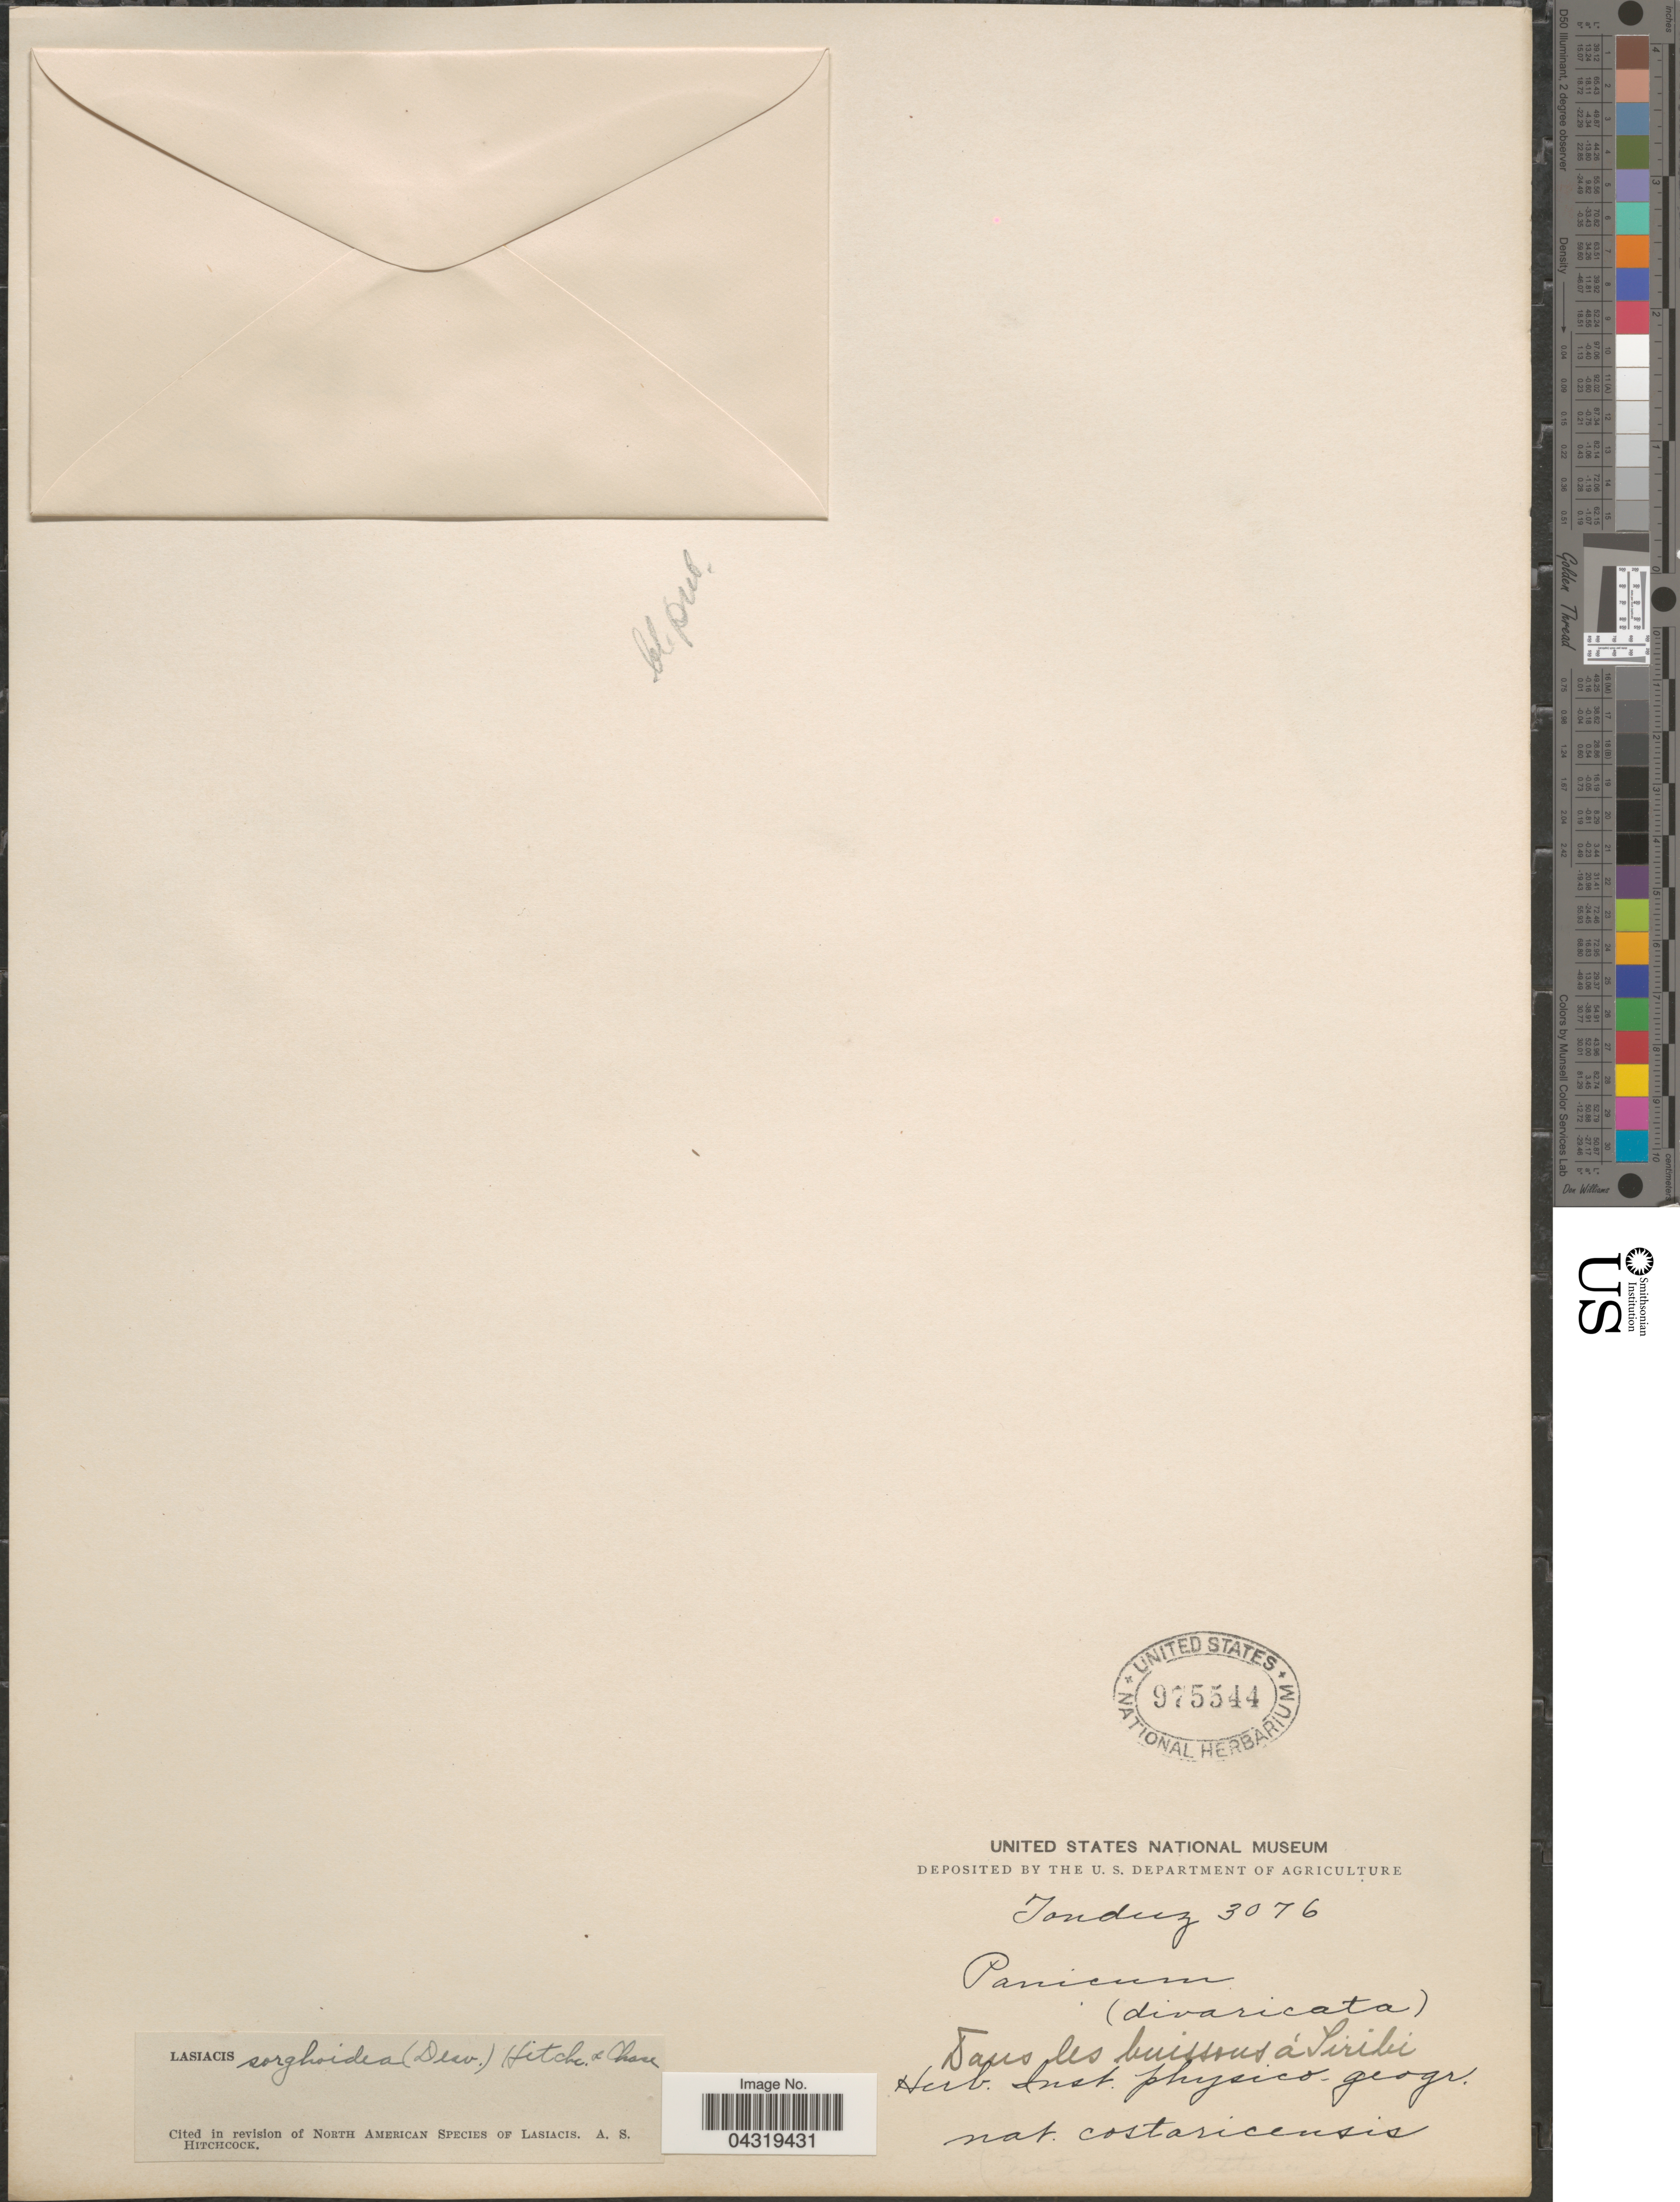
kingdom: Plantae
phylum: Tracheophyta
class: Liliopsida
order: Poales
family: Poaceae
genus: Lasiacis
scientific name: Lasiacis sorghoidea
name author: (Desv. ex Ham.) Hitchc. & Chase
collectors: Tonduz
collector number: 3076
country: Costa Rica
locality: Dans les buissons á Tiribi.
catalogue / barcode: US 975544